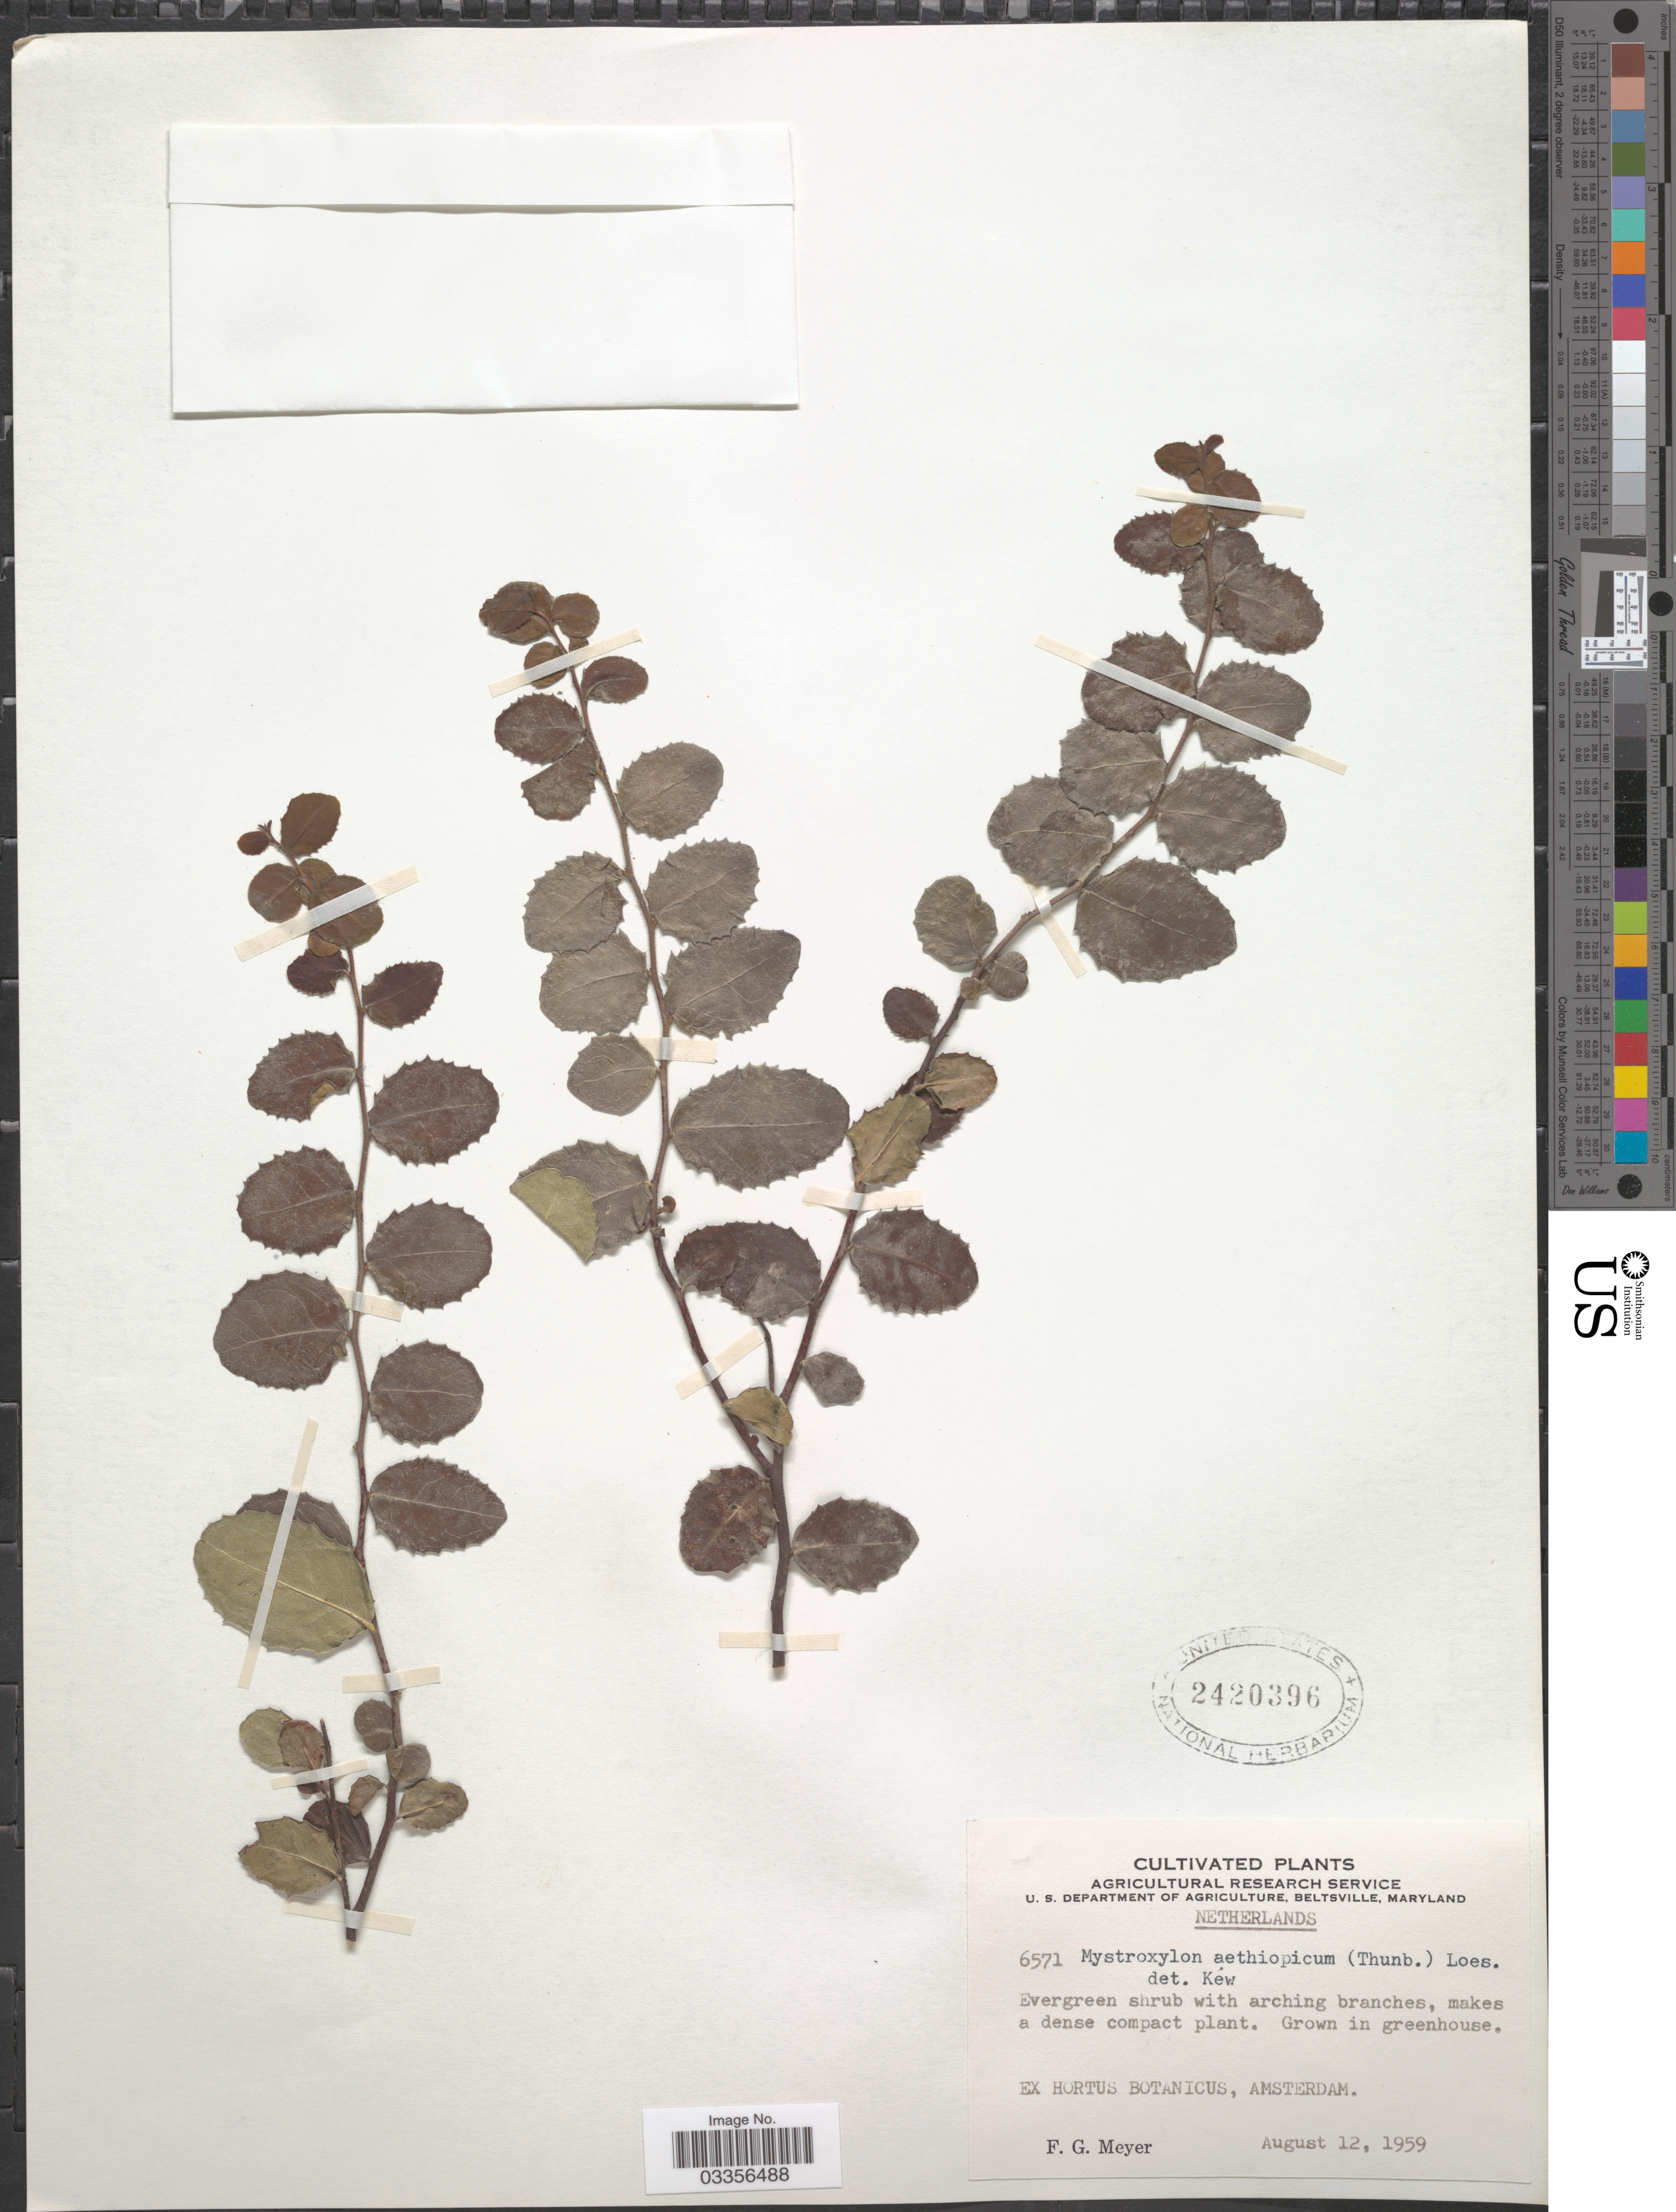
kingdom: Plantae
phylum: Tracheophyta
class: Magnoliopsida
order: Celastrales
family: Celastraceae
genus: Mystroxylon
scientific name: Mystroxylon aethiopicum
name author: (Thunb.) Loes.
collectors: F. G. Meyer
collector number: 6571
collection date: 1959-08-12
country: Netherlands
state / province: Noord Holland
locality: Hortus Botanicus, Amsterdam.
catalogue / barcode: US 2420396